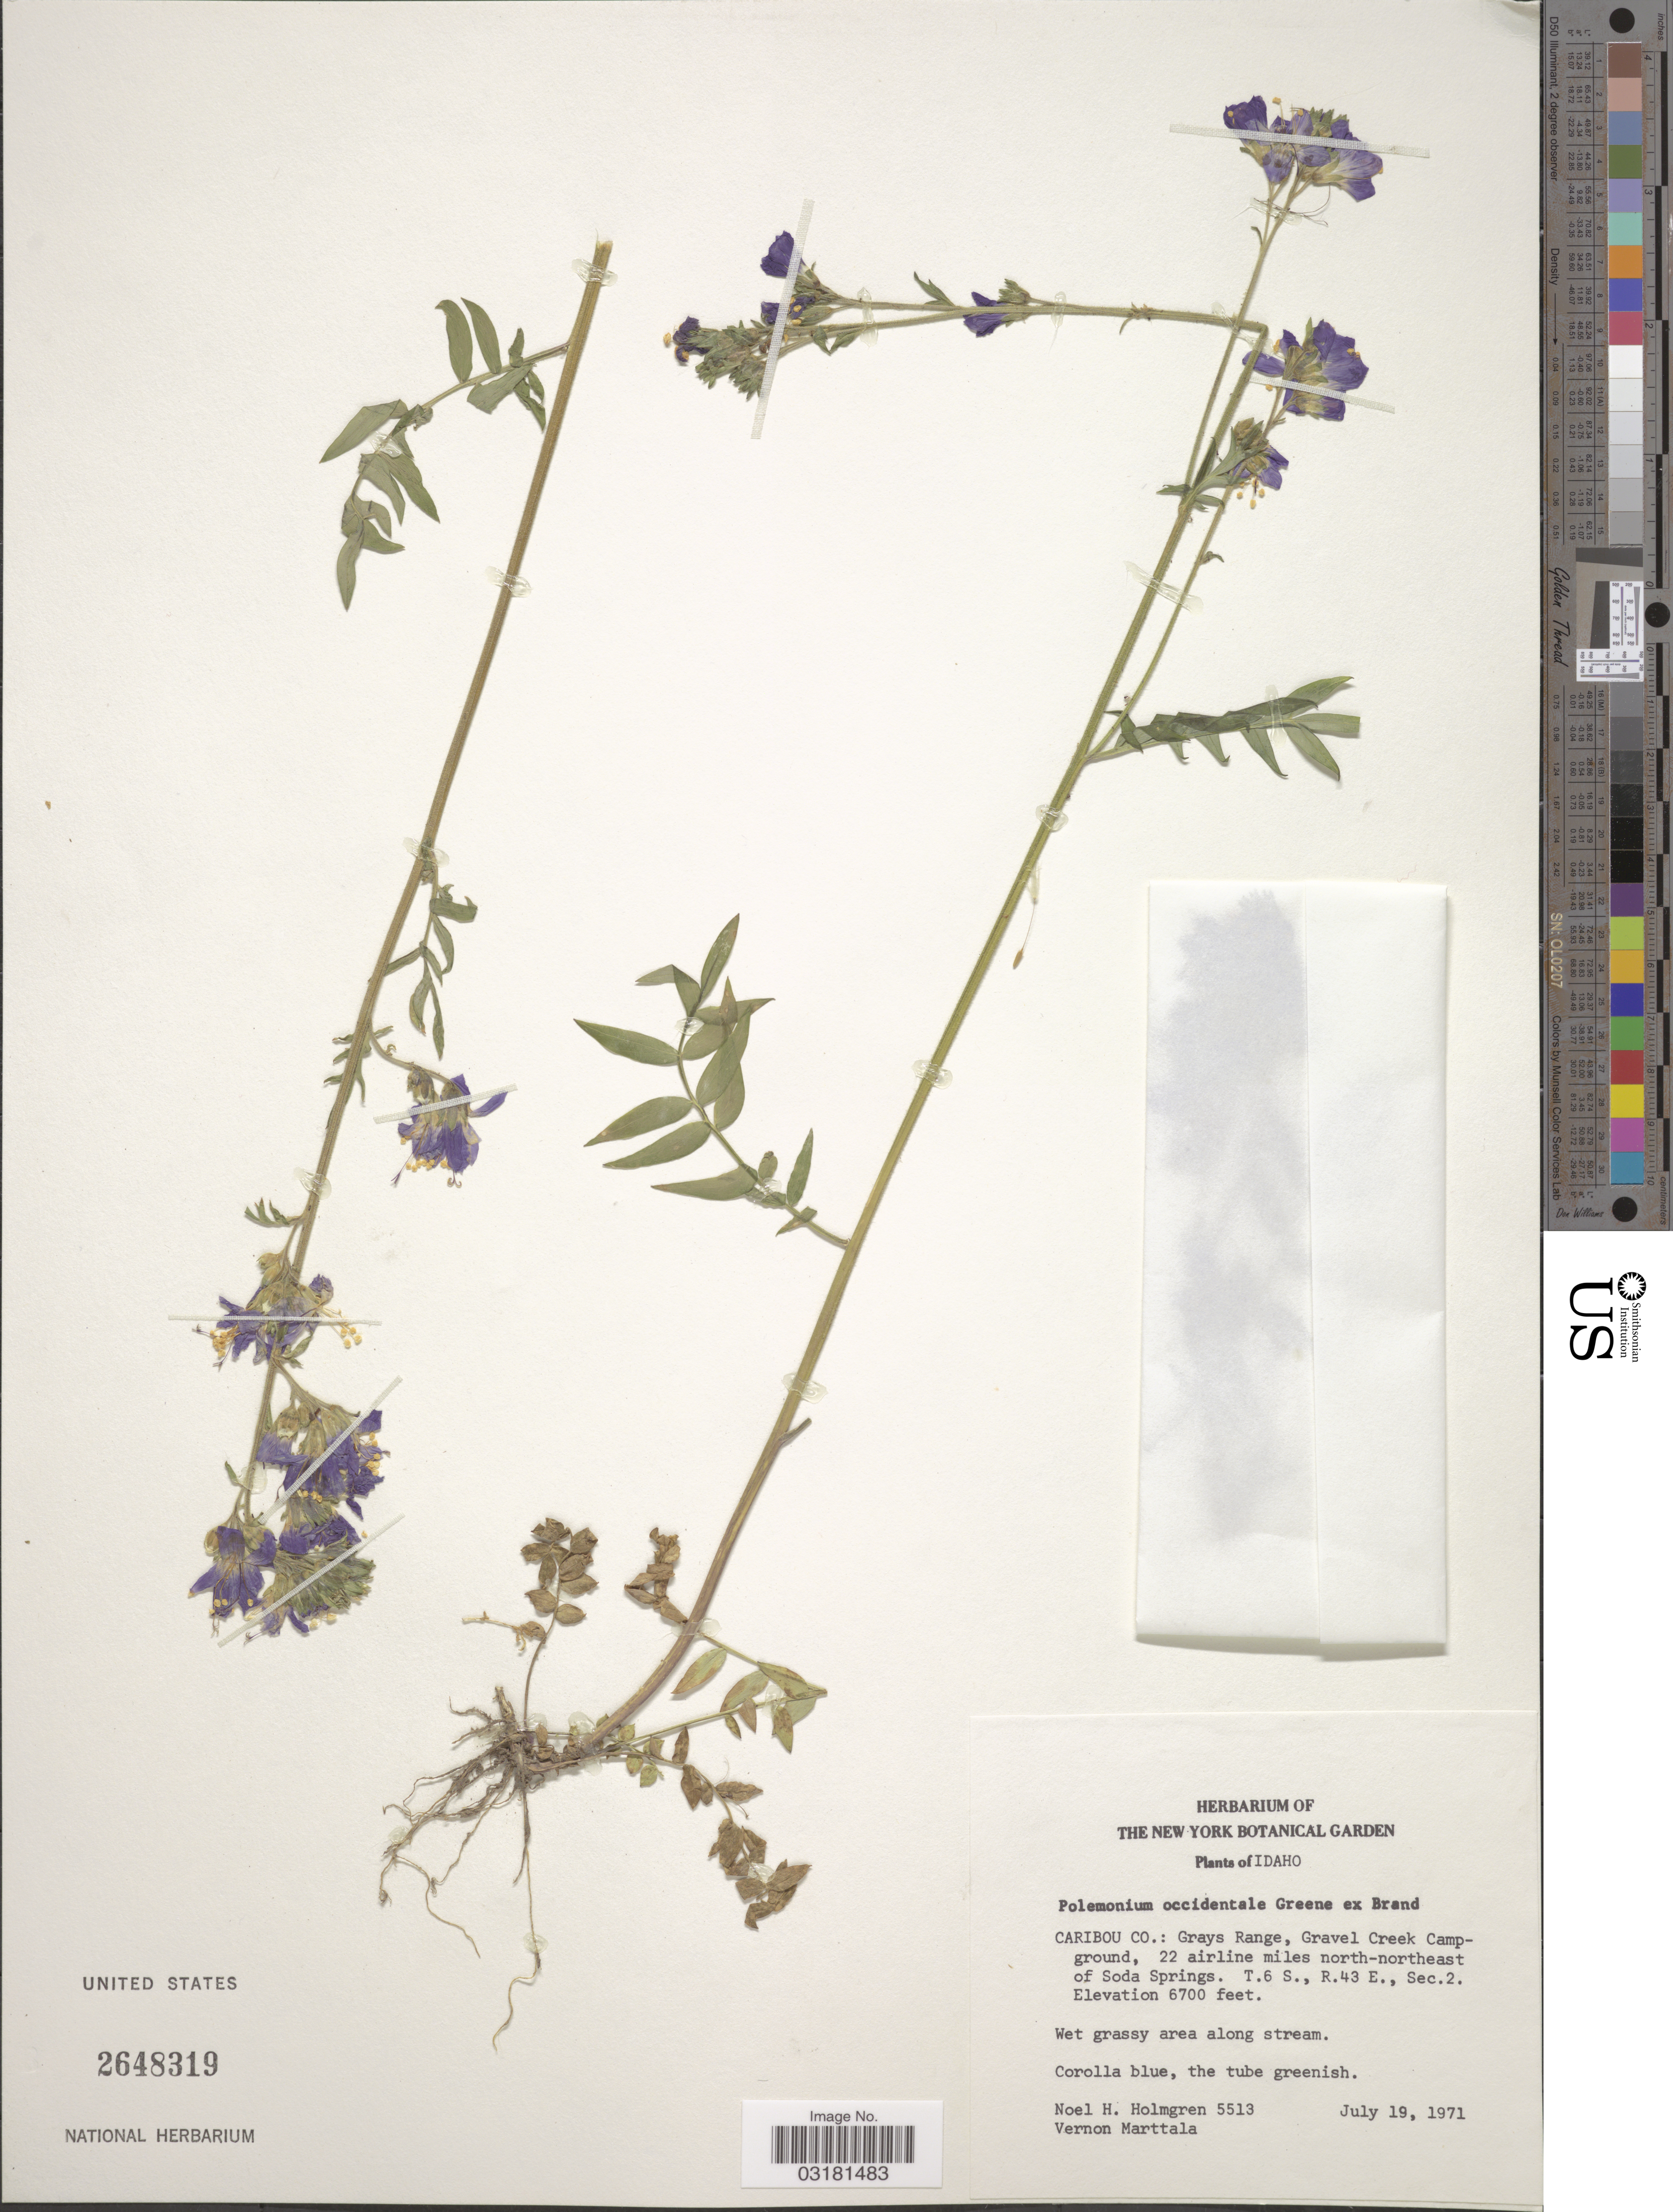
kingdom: Plantae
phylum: Tracheophyta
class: Magnoliopsida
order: Ericales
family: Polemoniaceae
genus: Polemonium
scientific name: Polemonium occidentale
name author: Greene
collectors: N. H. Holmgren & V. Marttala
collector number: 5513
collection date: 1971-07-19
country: United States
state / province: Idaho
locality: Caribou Co.: Grays Range, Gravel Creek Campground, 22 airline miles north-northeast of Soda Springs. T.6 S., R. 43 E., Sec.2.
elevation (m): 2042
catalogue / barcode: US 2648319